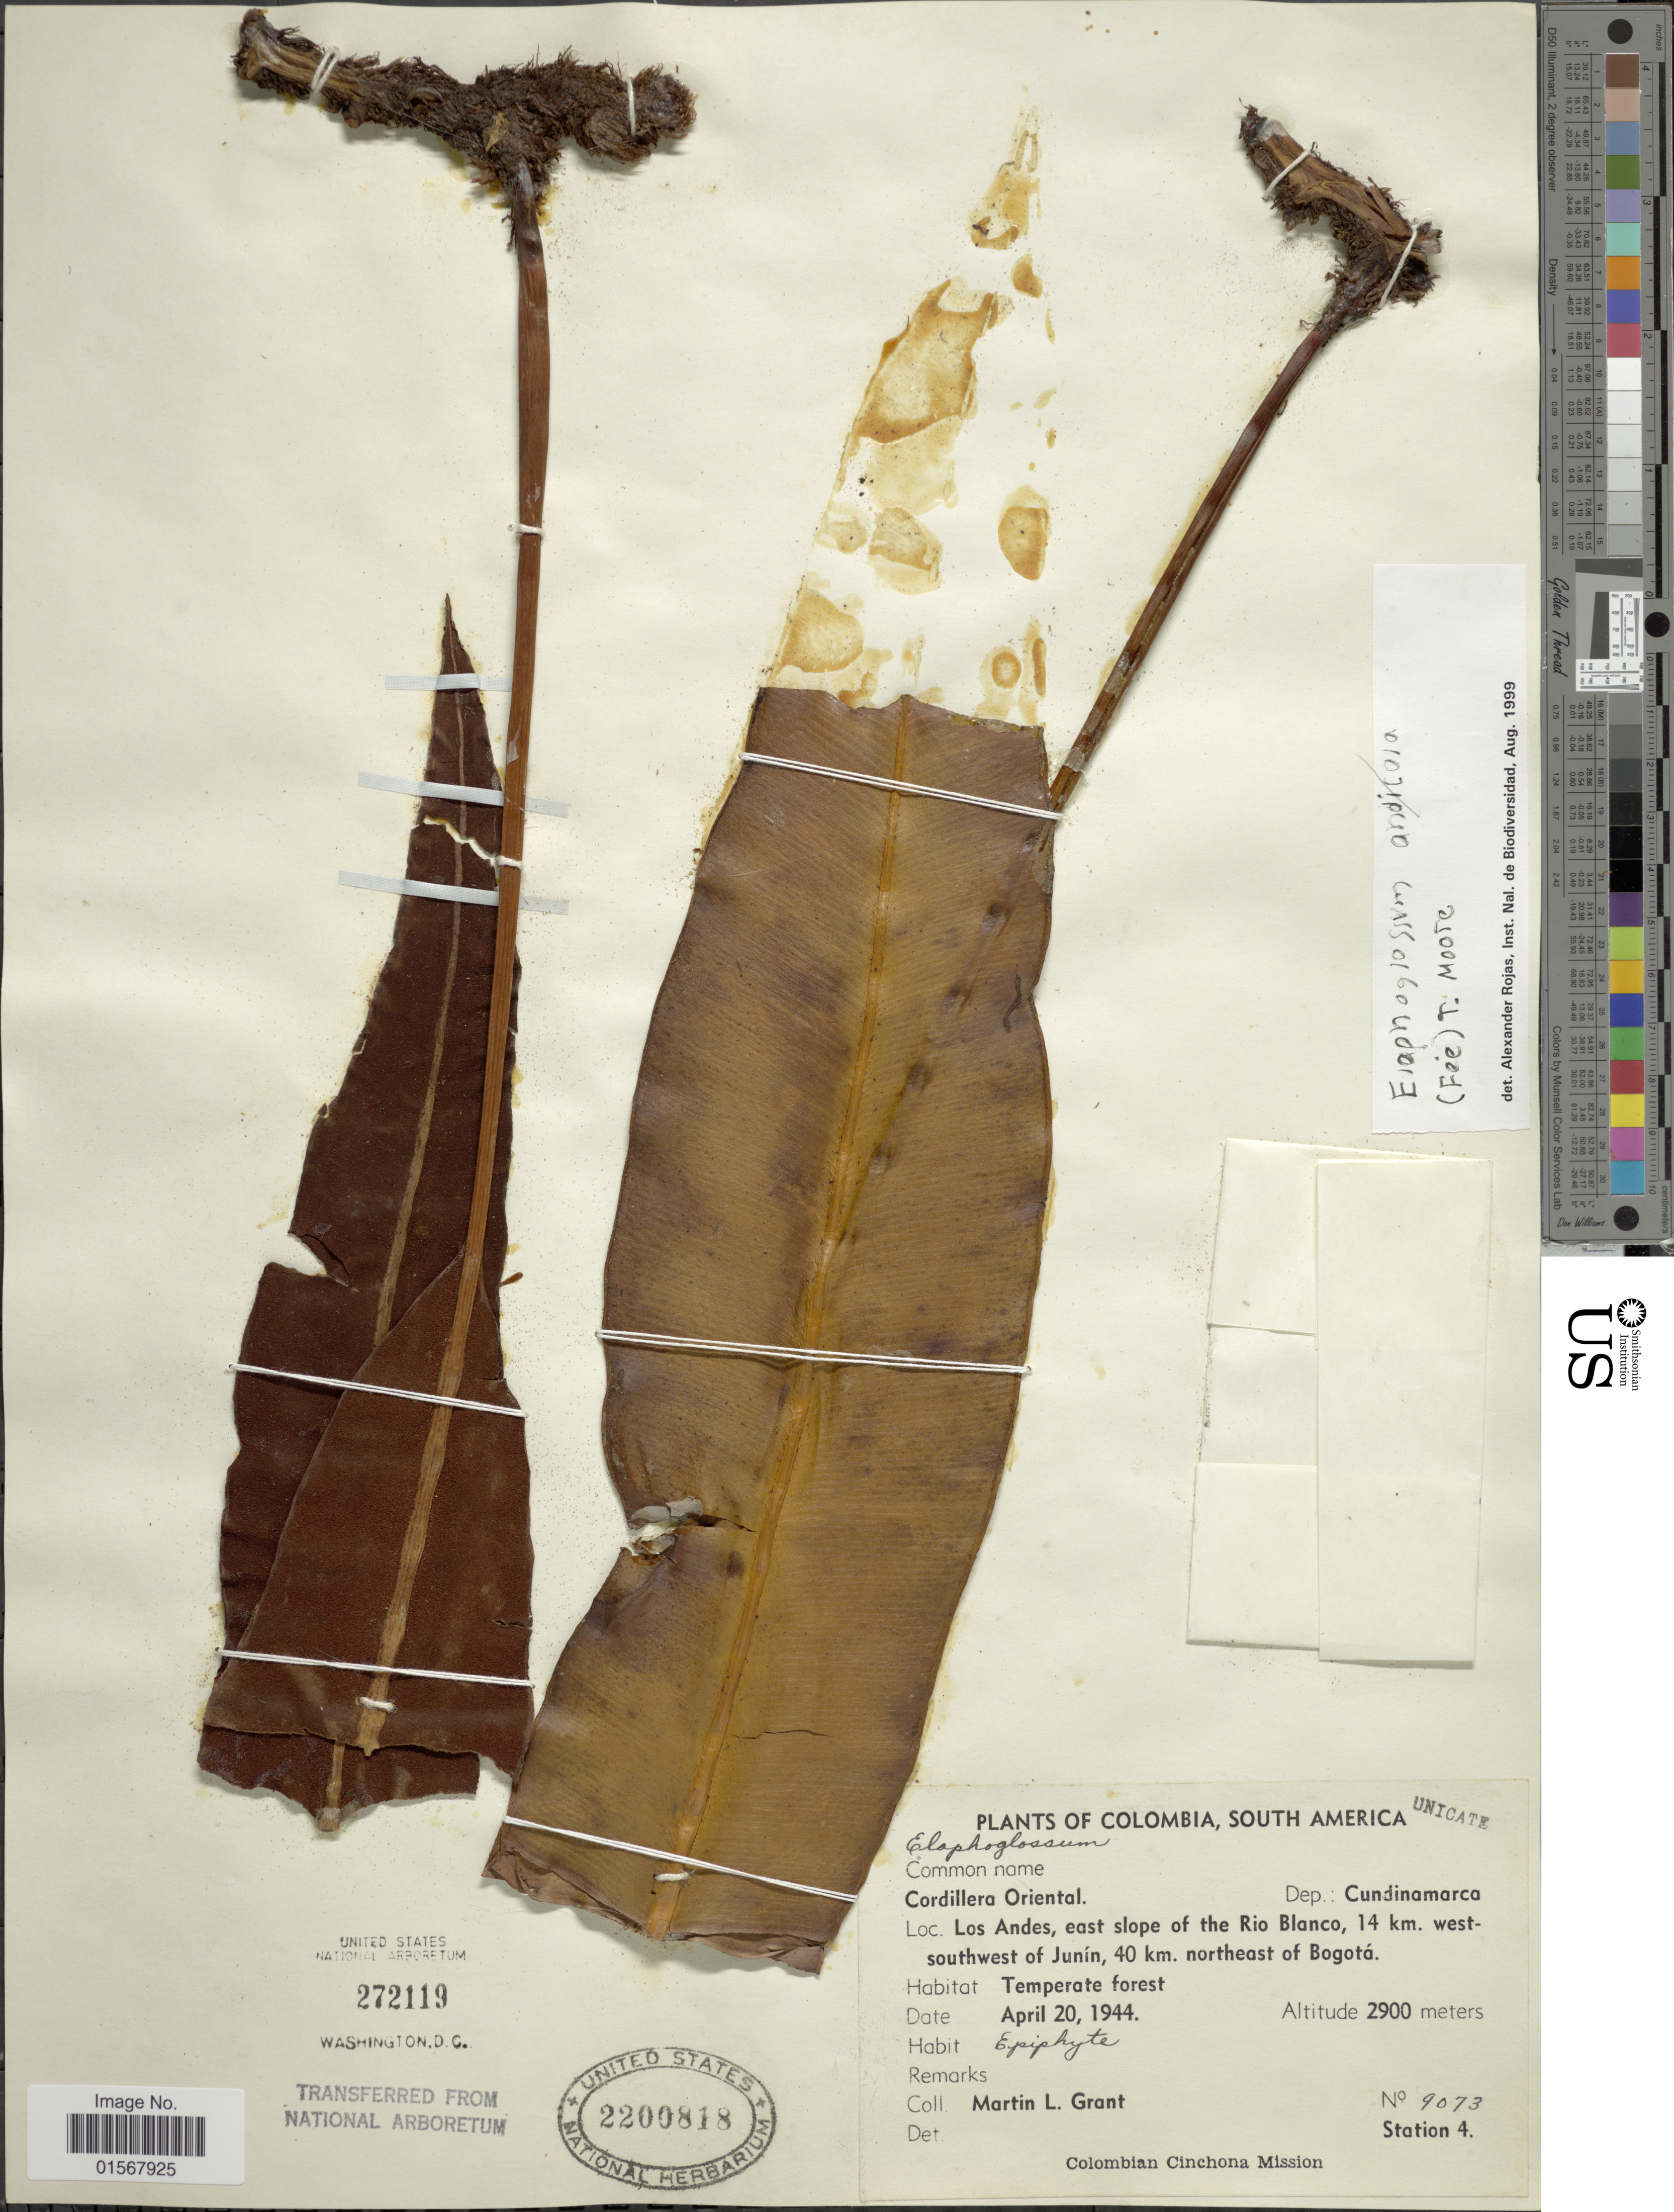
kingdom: Plantae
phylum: Tracheophyta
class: Polypodiopsida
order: Polypodiales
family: Dryopteridaceae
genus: Elaphoglossum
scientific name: Elaphoglossum sp.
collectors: M. L. Grant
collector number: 9073 Station 4?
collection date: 1944-04-20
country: Colombia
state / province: Cundinamarca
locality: Cundinamarca, Los Andes, east slope of the Rio Blanco, 14 km. west-southwest of Junin, 40 km. northeast of Bogota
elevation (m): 2900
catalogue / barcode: US 272119